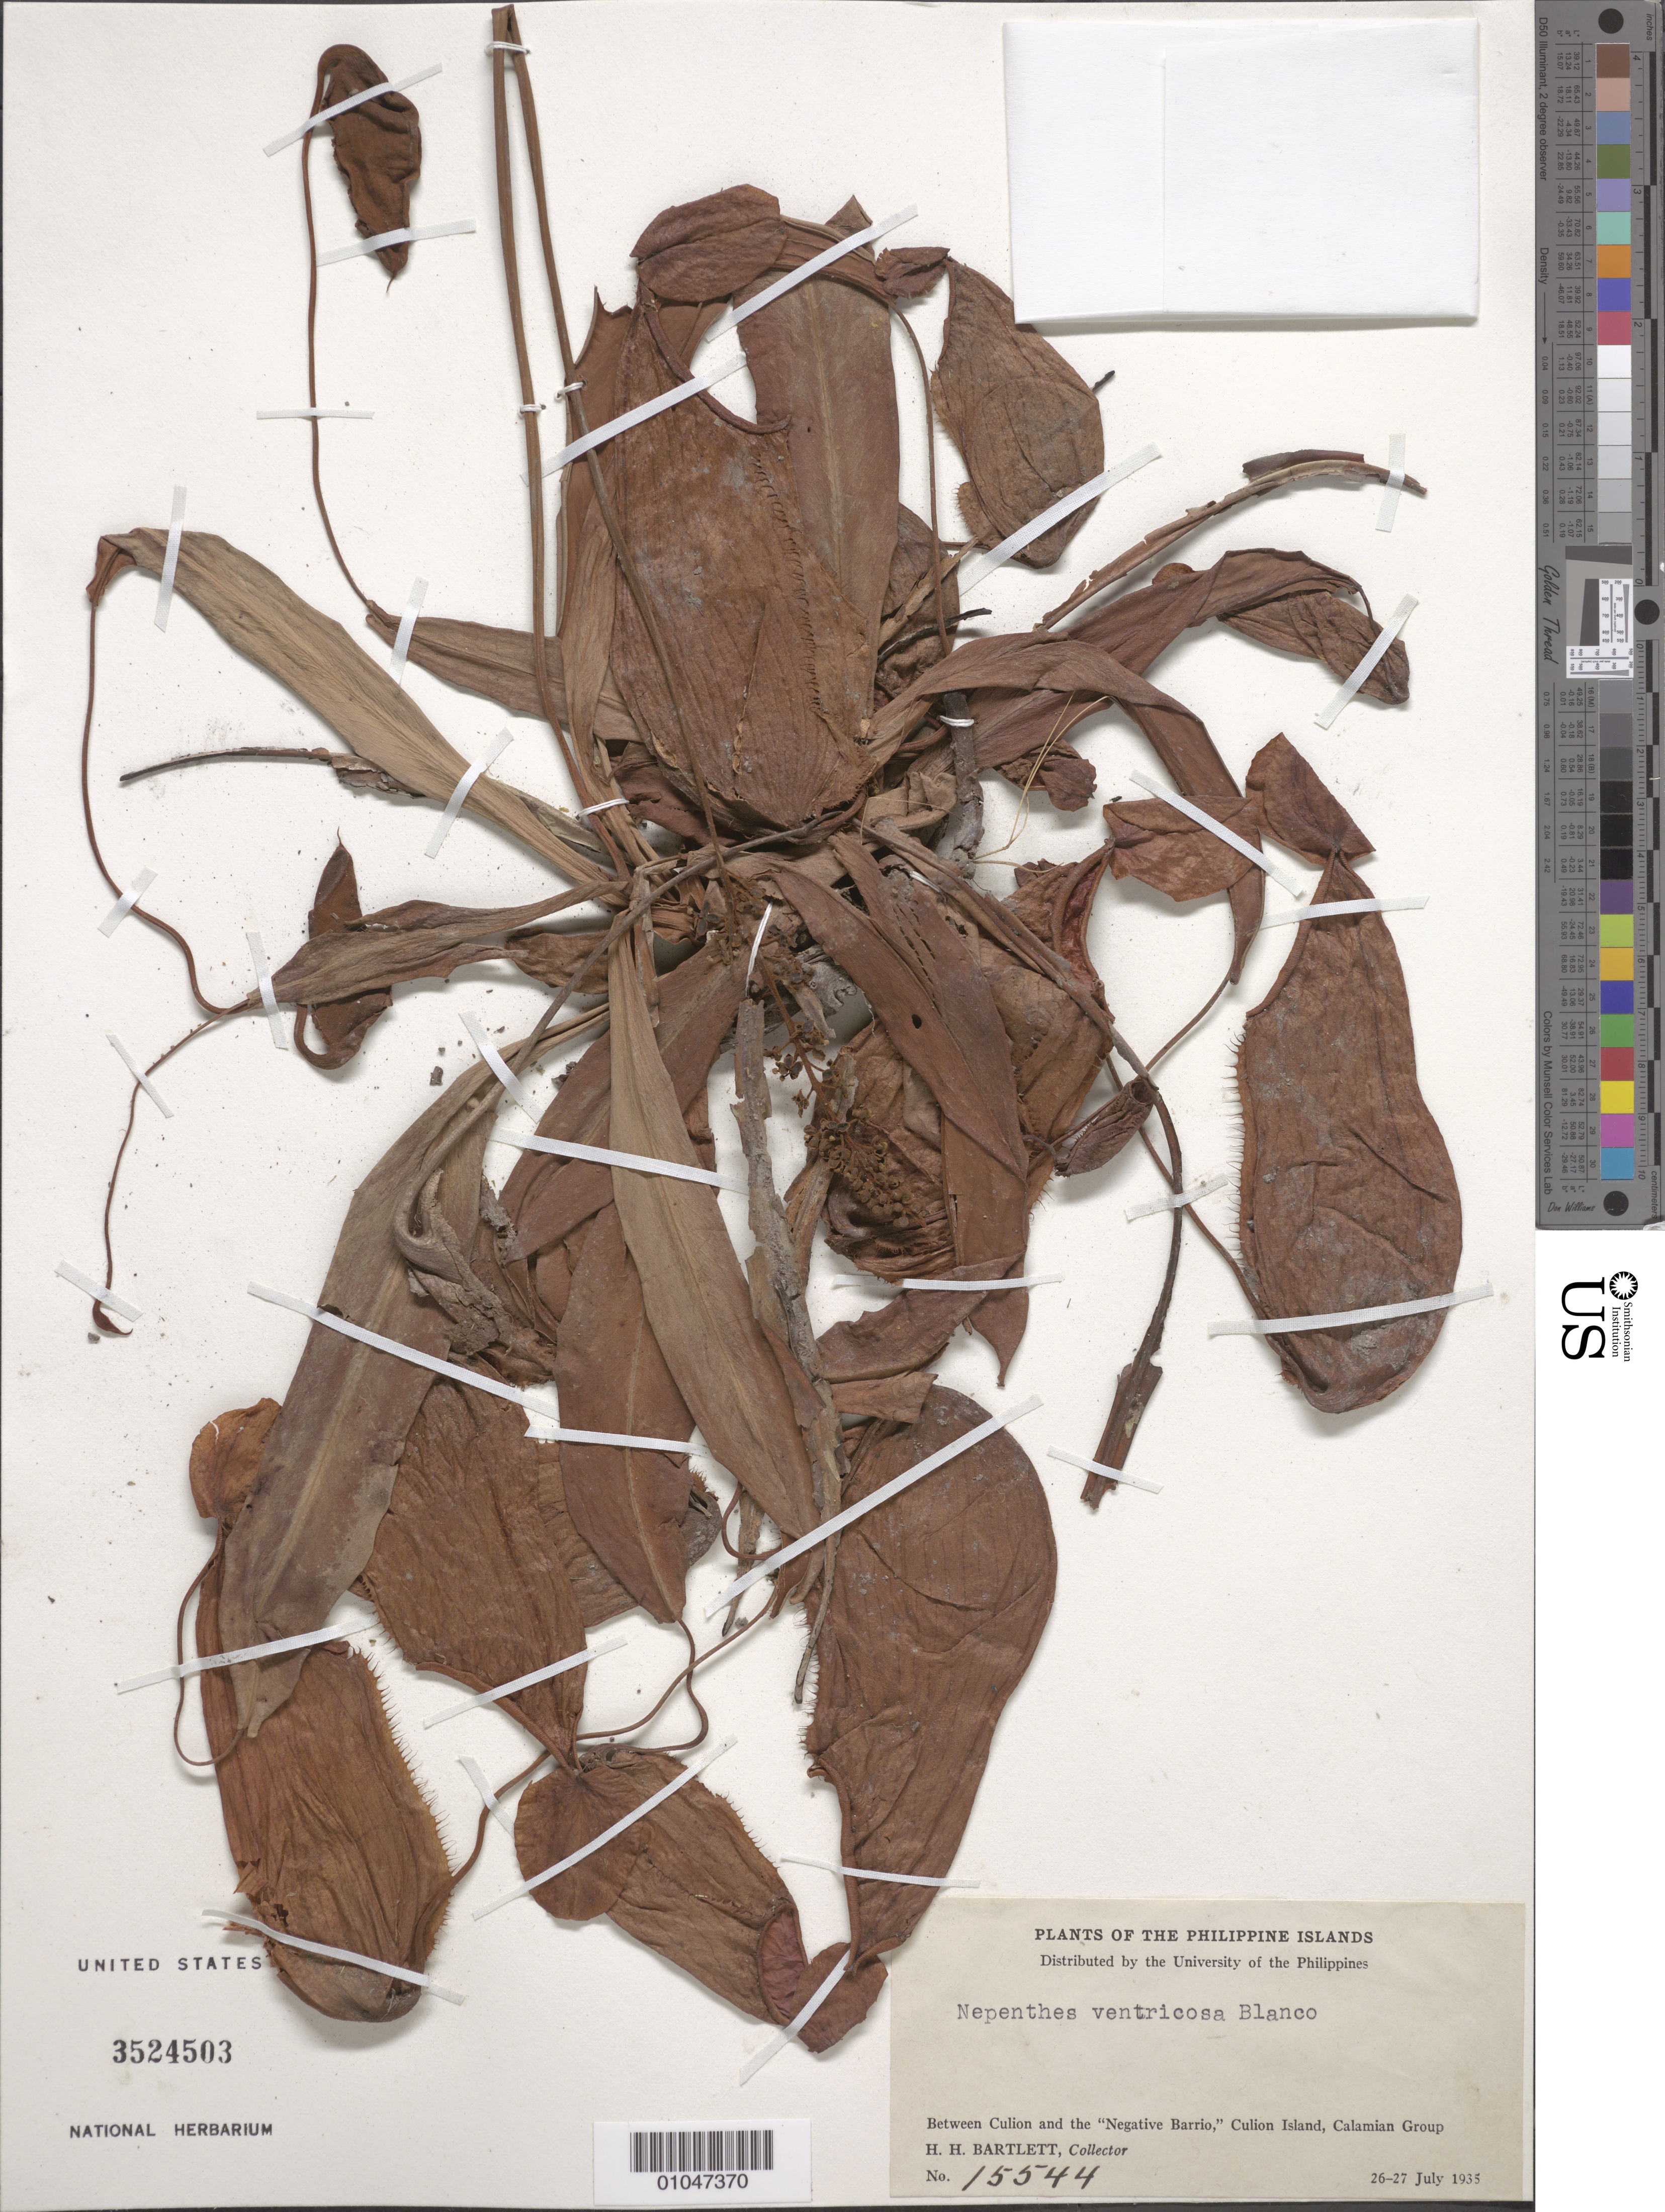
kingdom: Plantae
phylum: Tracheophyta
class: Magnoliopsida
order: Caryophyllales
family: Nepenthaceae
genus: Nepenthes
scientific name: Nepenthes ventricosa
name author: Blanco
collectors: H. H. Bartlett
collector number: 15544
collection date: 1935-07-26/1935-07-27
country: Philippines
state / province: Mimaropa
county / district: Palawan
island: Culion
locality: Between Culion and the "Negative Barrio", Culion Island, Calamian Group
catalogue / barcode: US 3524503